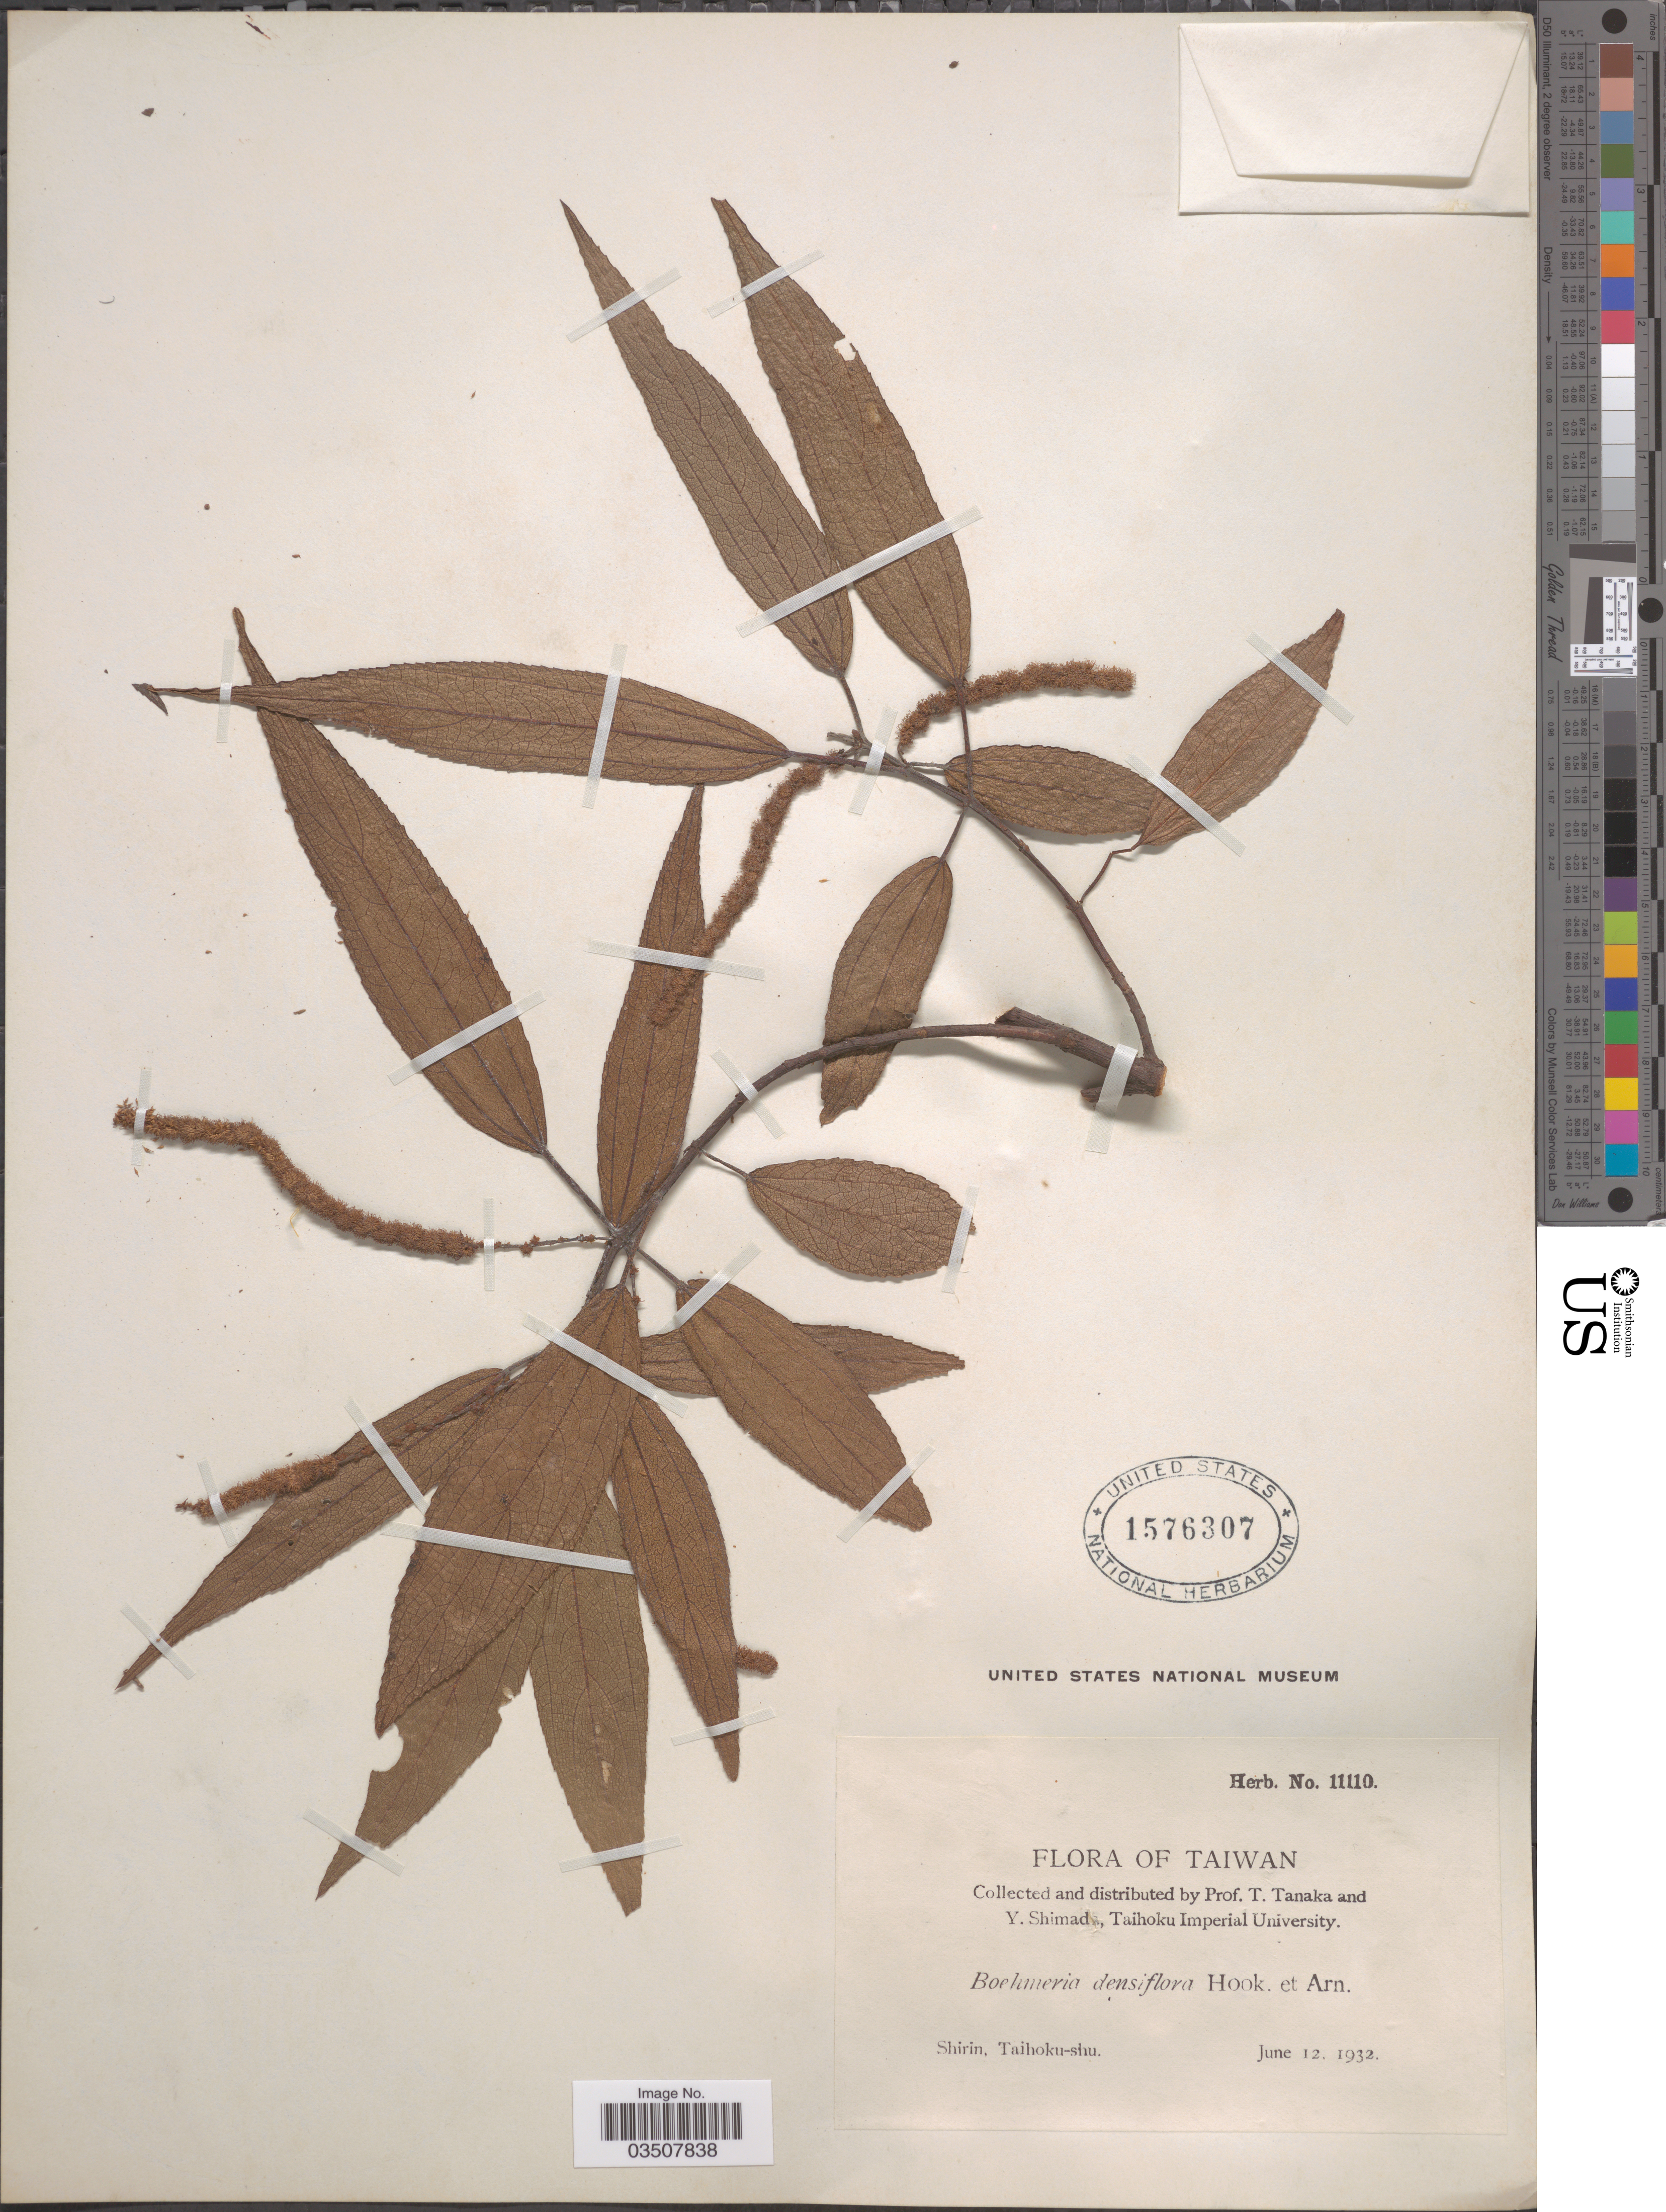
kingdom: Plantae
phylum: Tracheophyta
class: Magnoliopsida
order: Rosales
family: Urticaceae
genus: Boehmeria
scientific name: Boehmeria densiflora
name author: Hook. & Arn.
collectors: T. Tanaka & Y. Shimada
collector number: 11110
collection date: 1932-06-12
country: Taiwan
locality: Shirin, Taihoku-shu.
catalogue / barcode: US 1576307